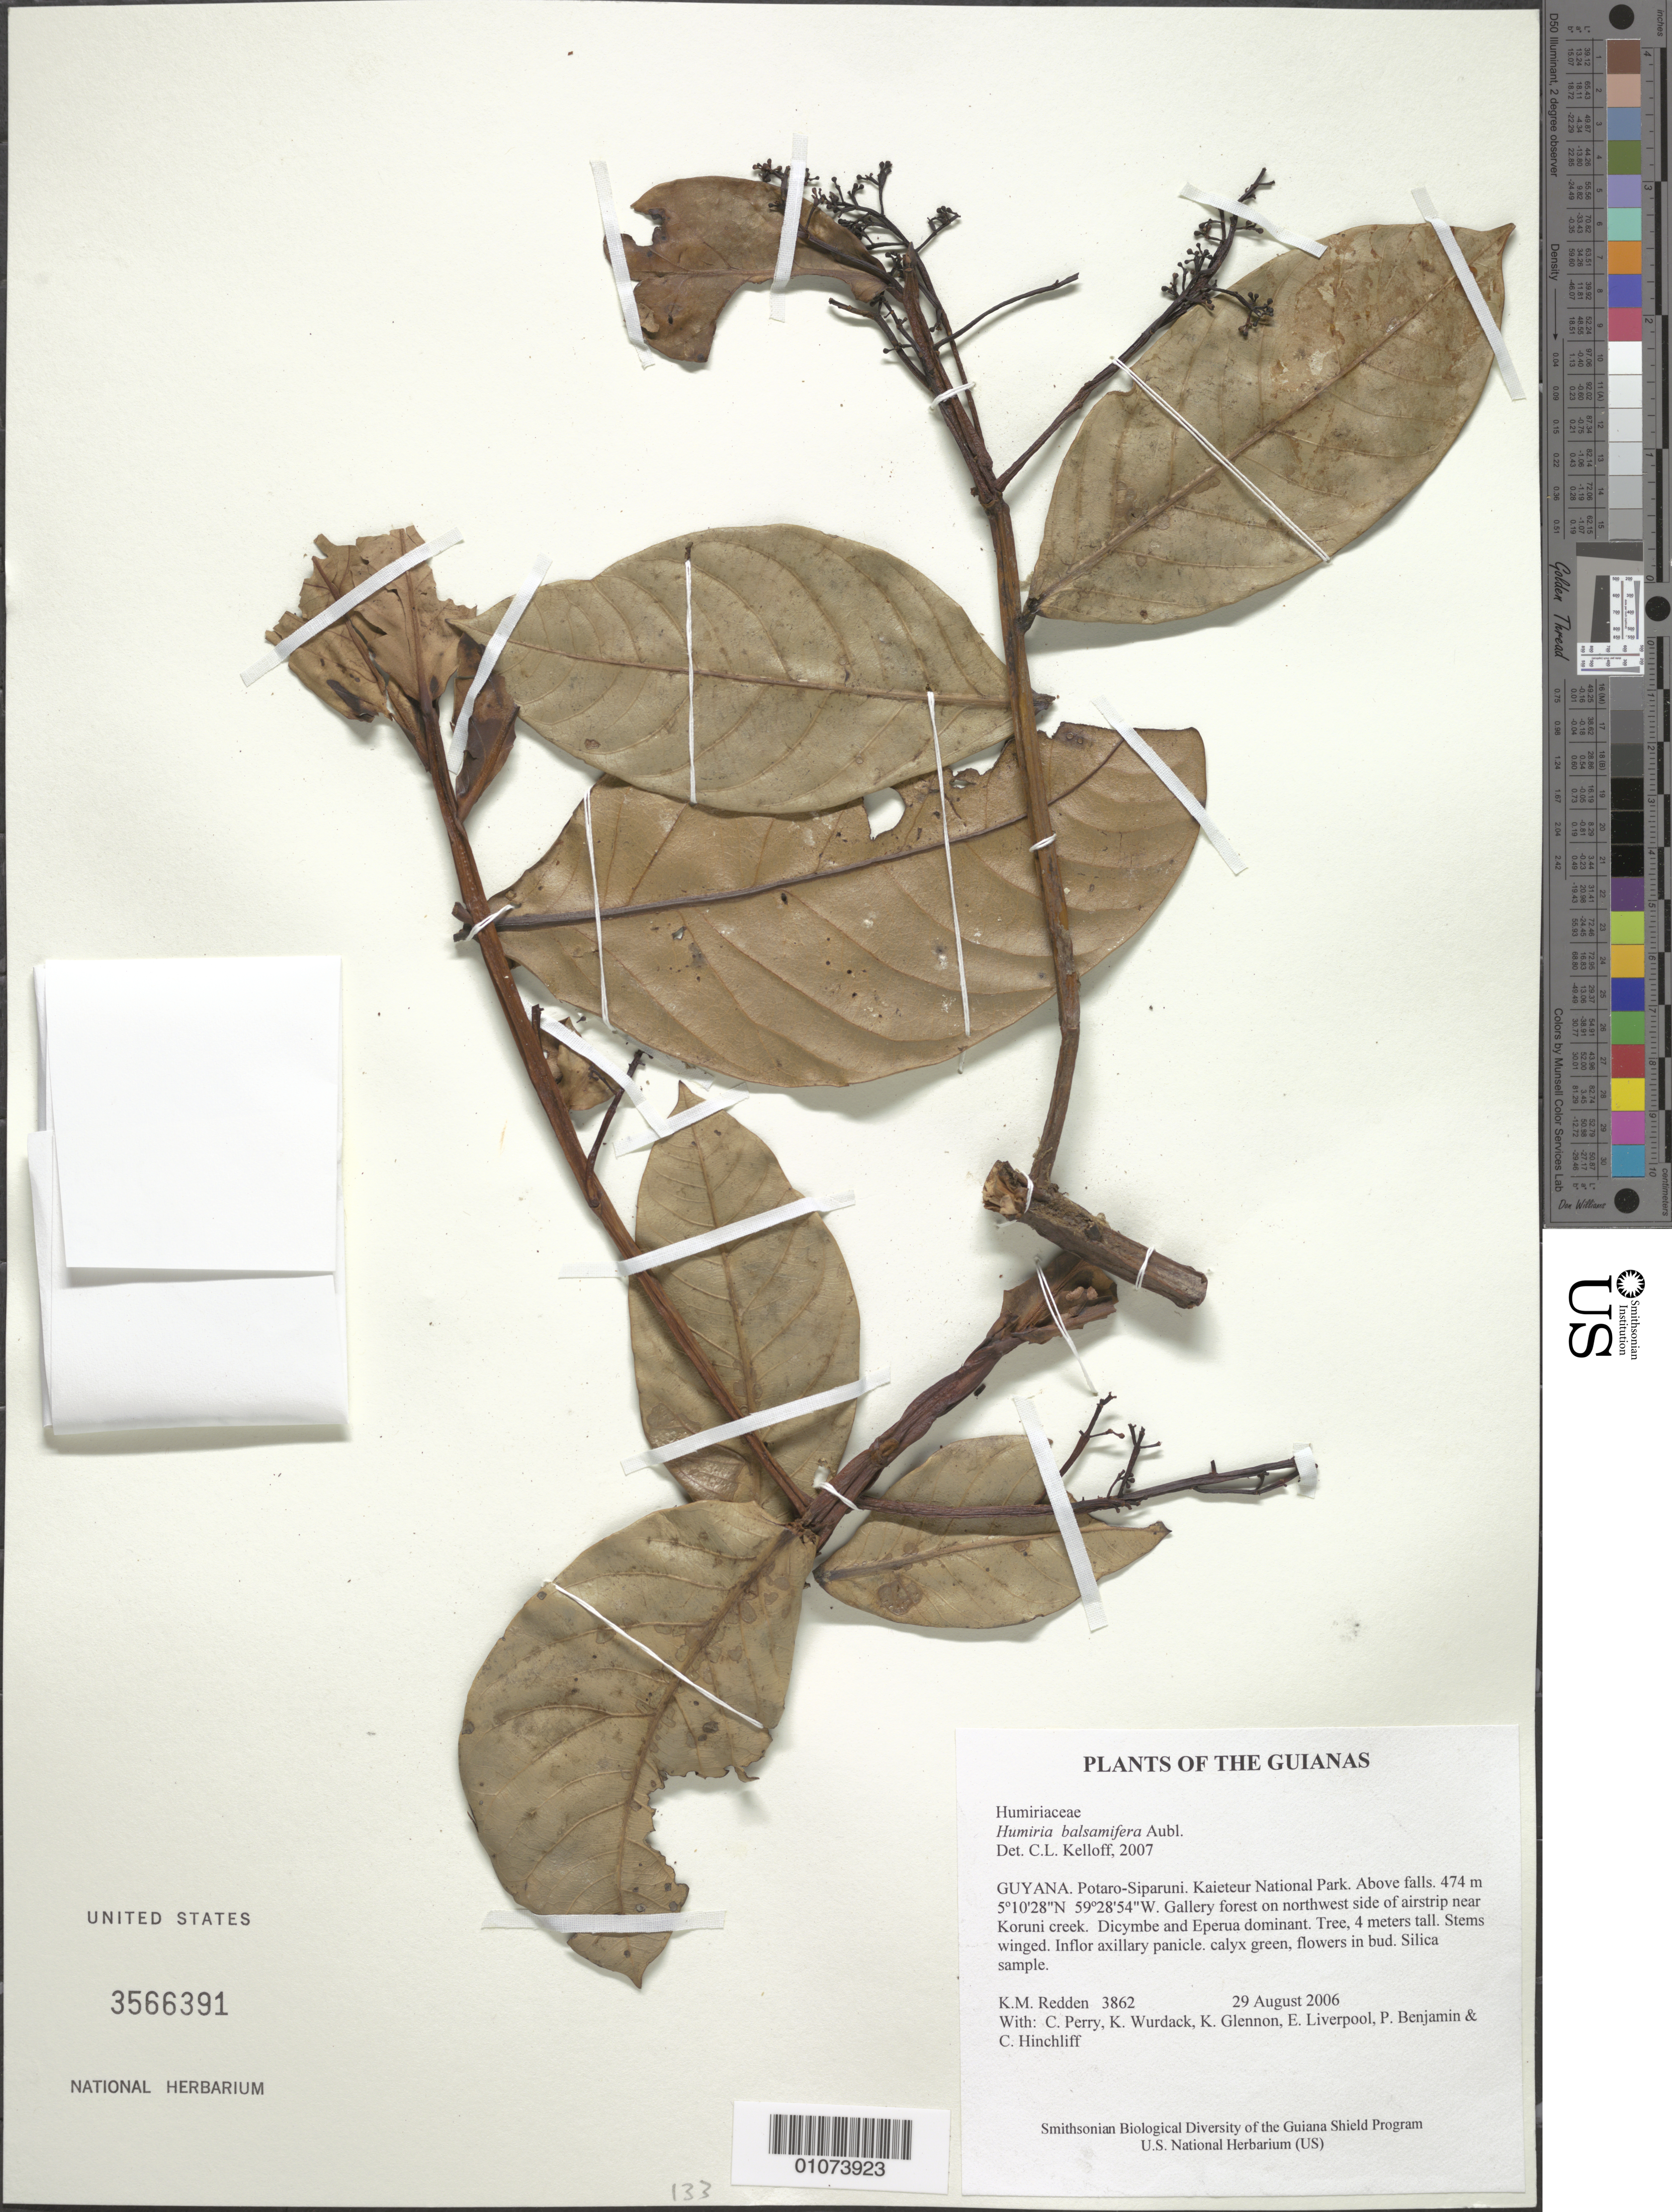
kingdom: Plantae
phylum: Tracheophyta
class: Magnoliopsida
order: Malpighiales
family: Humiriaceae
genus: Humiria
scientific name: Humiria balsamifera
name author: Aubl.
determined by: Kelloff, Carol L., (US), Smithsonian Institution - National Museum of Natural History (UNITED STATES)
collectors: K. M. Redden, C. Perry, K. Wurdack, K. Glennon, E. Liverpool, P. Benjamin & C. E. Hinchliff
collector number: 3862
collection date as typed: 29 August 2006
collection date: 2006-08-29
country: Guyana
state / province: Potaro-Siparuni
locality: Kaieteur National Park. Above falls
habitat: Gallery forest on northwest side of airstrip near Koruni creek. Dicymbe and Eperua dominant.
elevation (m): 474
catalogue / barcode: US 3566391